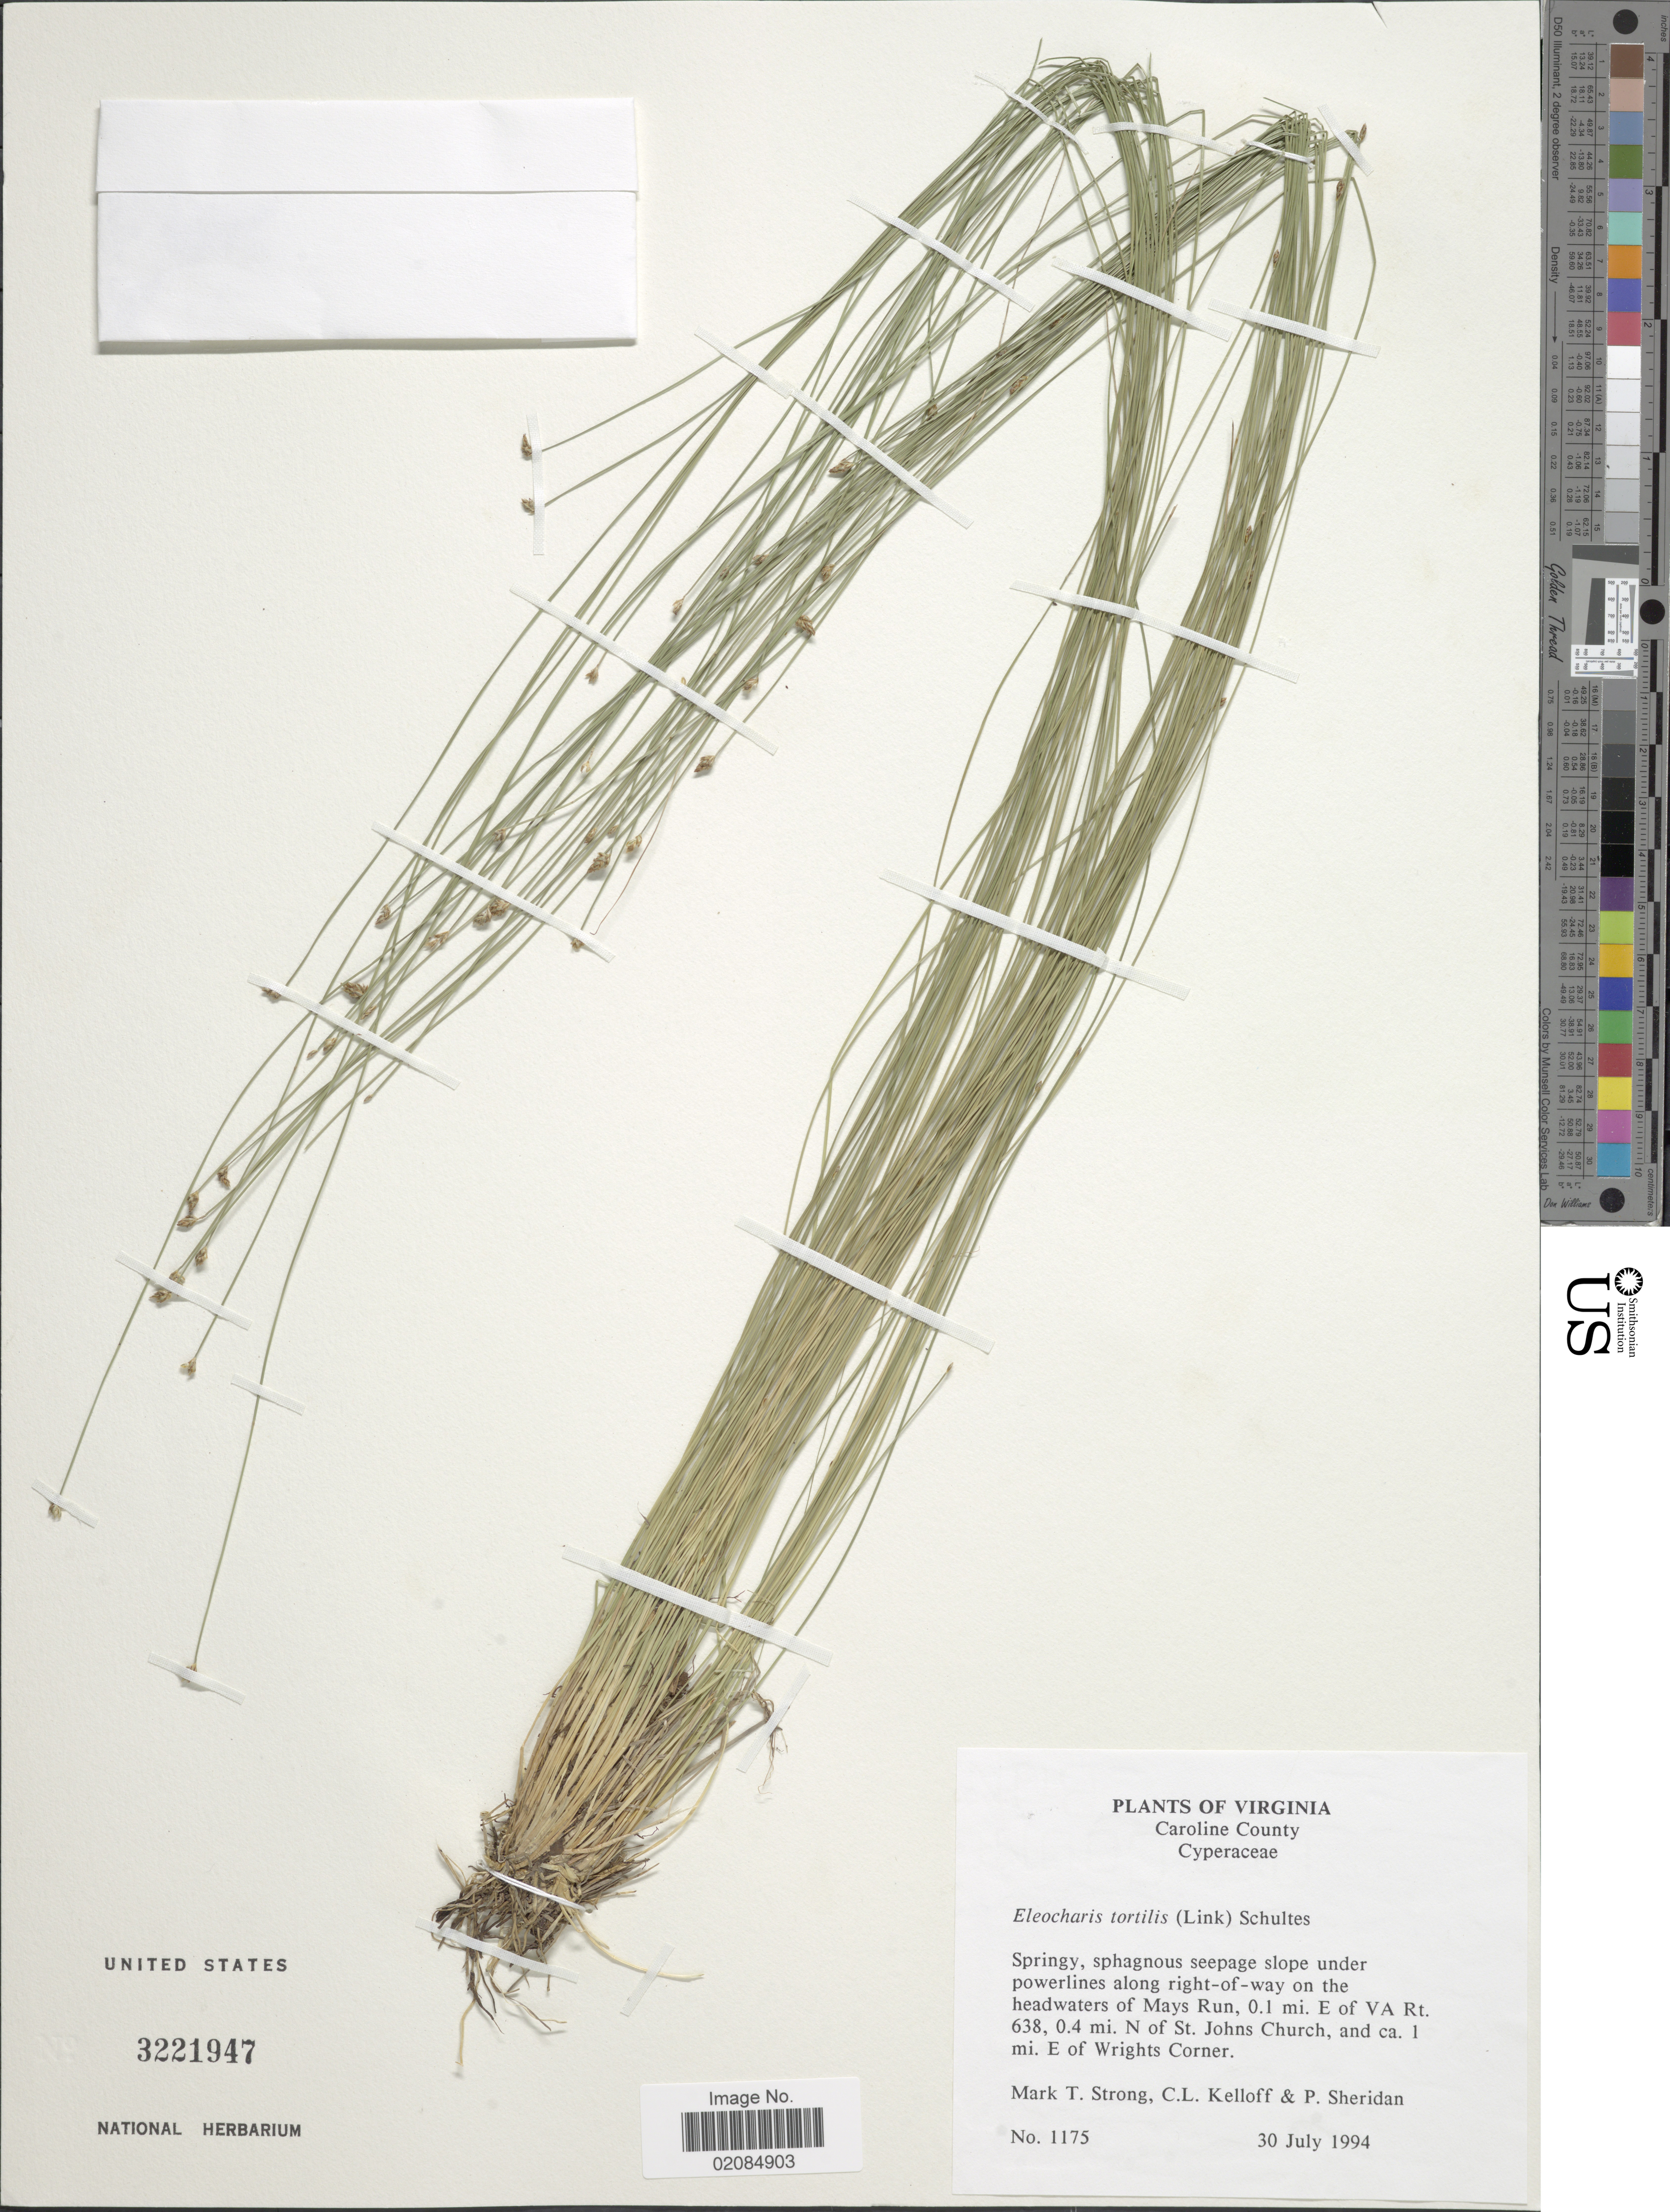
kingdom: Plantae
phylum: Tracheophyta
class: Liliopsida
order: Poales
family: Cyperaceae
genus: Eleocharis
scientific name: Eleocharis tortilis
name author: (Link) Schult.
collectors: M. T. Strong, C. L. Kelloff & P. Sheridan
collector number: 1175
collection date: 1994-07-30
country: United States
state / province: Virginia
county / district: Caroline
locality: Caroline County. 0.1 mi. E of VA Rt. 638, 0.4 mi. N of St. Johns Church, and ca. 1 mi. E of Wrights Corner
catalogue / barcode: US 3221947